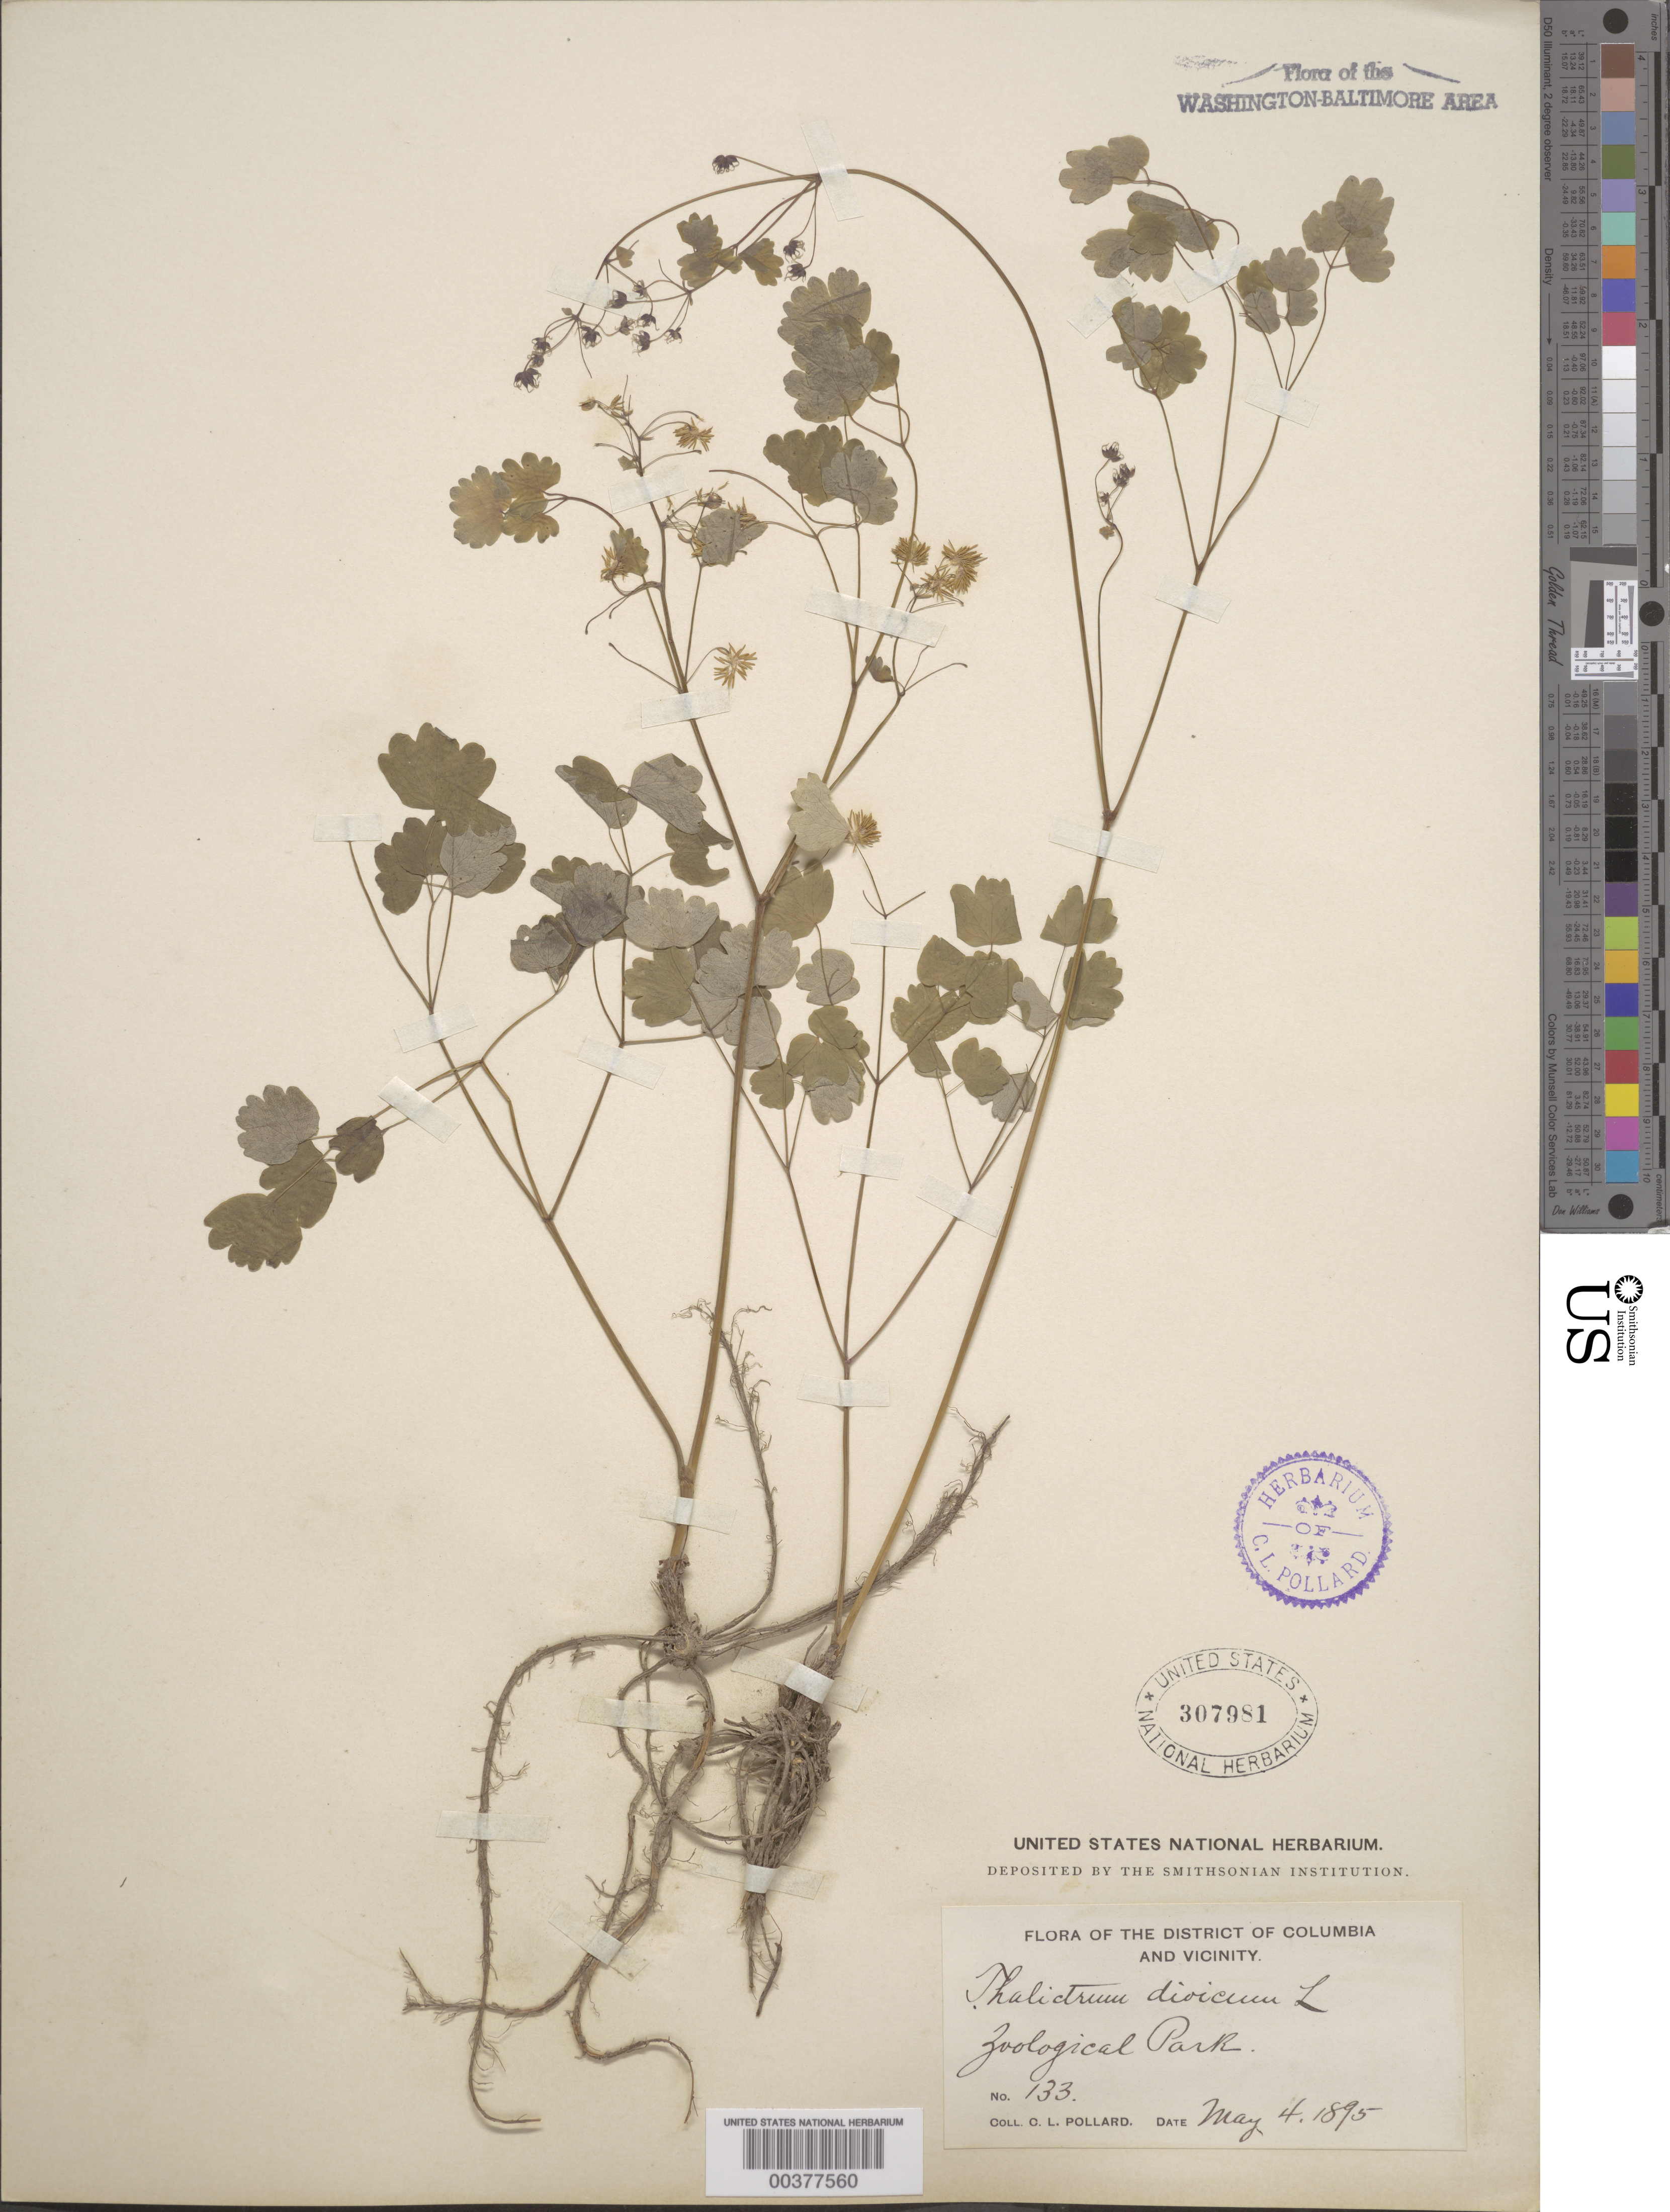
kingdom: Plantae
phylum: Tracheophyta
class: Magnoliopsida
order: Ranunculales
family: Ranunculaceae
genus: Thalictrum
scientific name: Thalictrum dioicum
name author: L.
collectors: C. L. Pollard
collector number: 133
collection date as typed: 04 May 1895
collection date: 1895-05-04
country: United States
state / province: District of Columbia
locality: Zoological Park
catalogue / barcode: US 307981